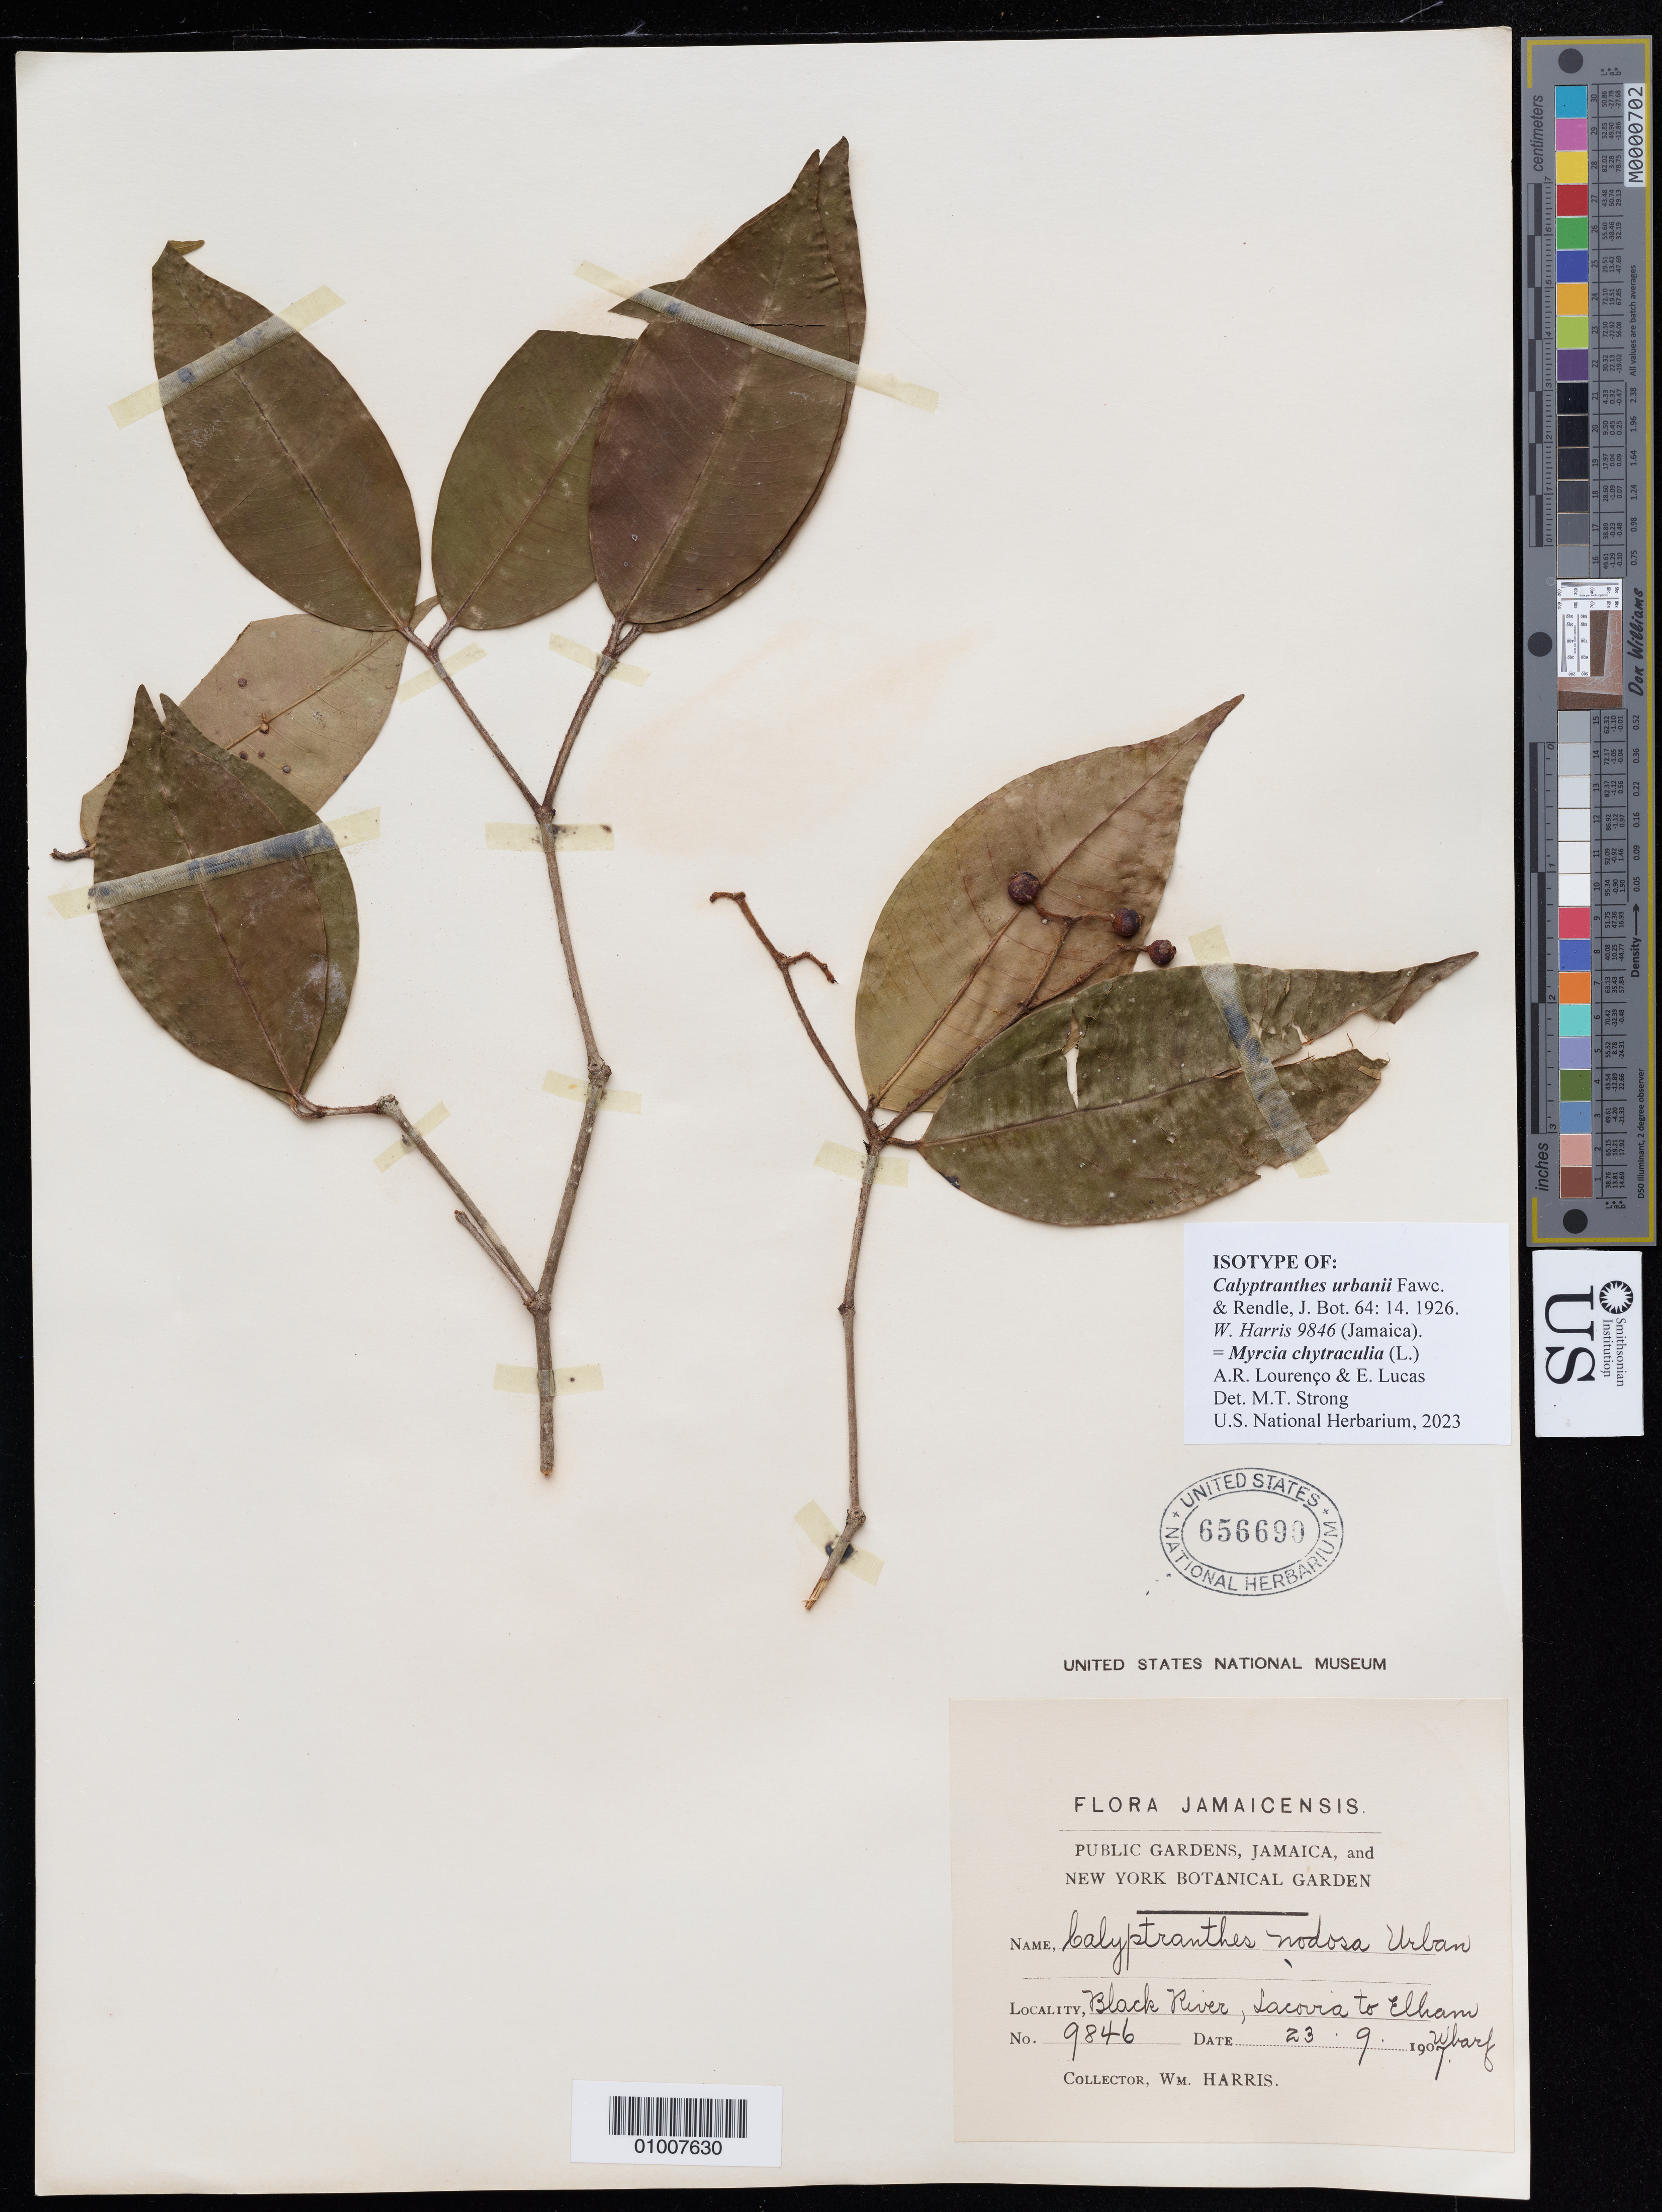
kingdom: Plantae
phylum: Tracheophyta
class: Magnoliopsida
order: Myrtales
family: Myrtaceae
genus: Calyptranthes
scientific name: Calyptranthes urbanii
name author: Fawc. & Rendle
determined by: Strong, Mark T., (BOT), Smithsonian Institution - National Museum of Natural History (UNITED STATES)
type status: Isotype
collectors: W. H. Harris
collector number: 9846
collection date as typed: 23 Sep 1907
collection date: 1907-09-23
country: Jamaica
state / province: Saint Elizabeth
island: Jamaica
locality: Black River, Lacovia to Elham Wharf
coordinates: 0 N, 0 E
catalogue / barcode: US 656690